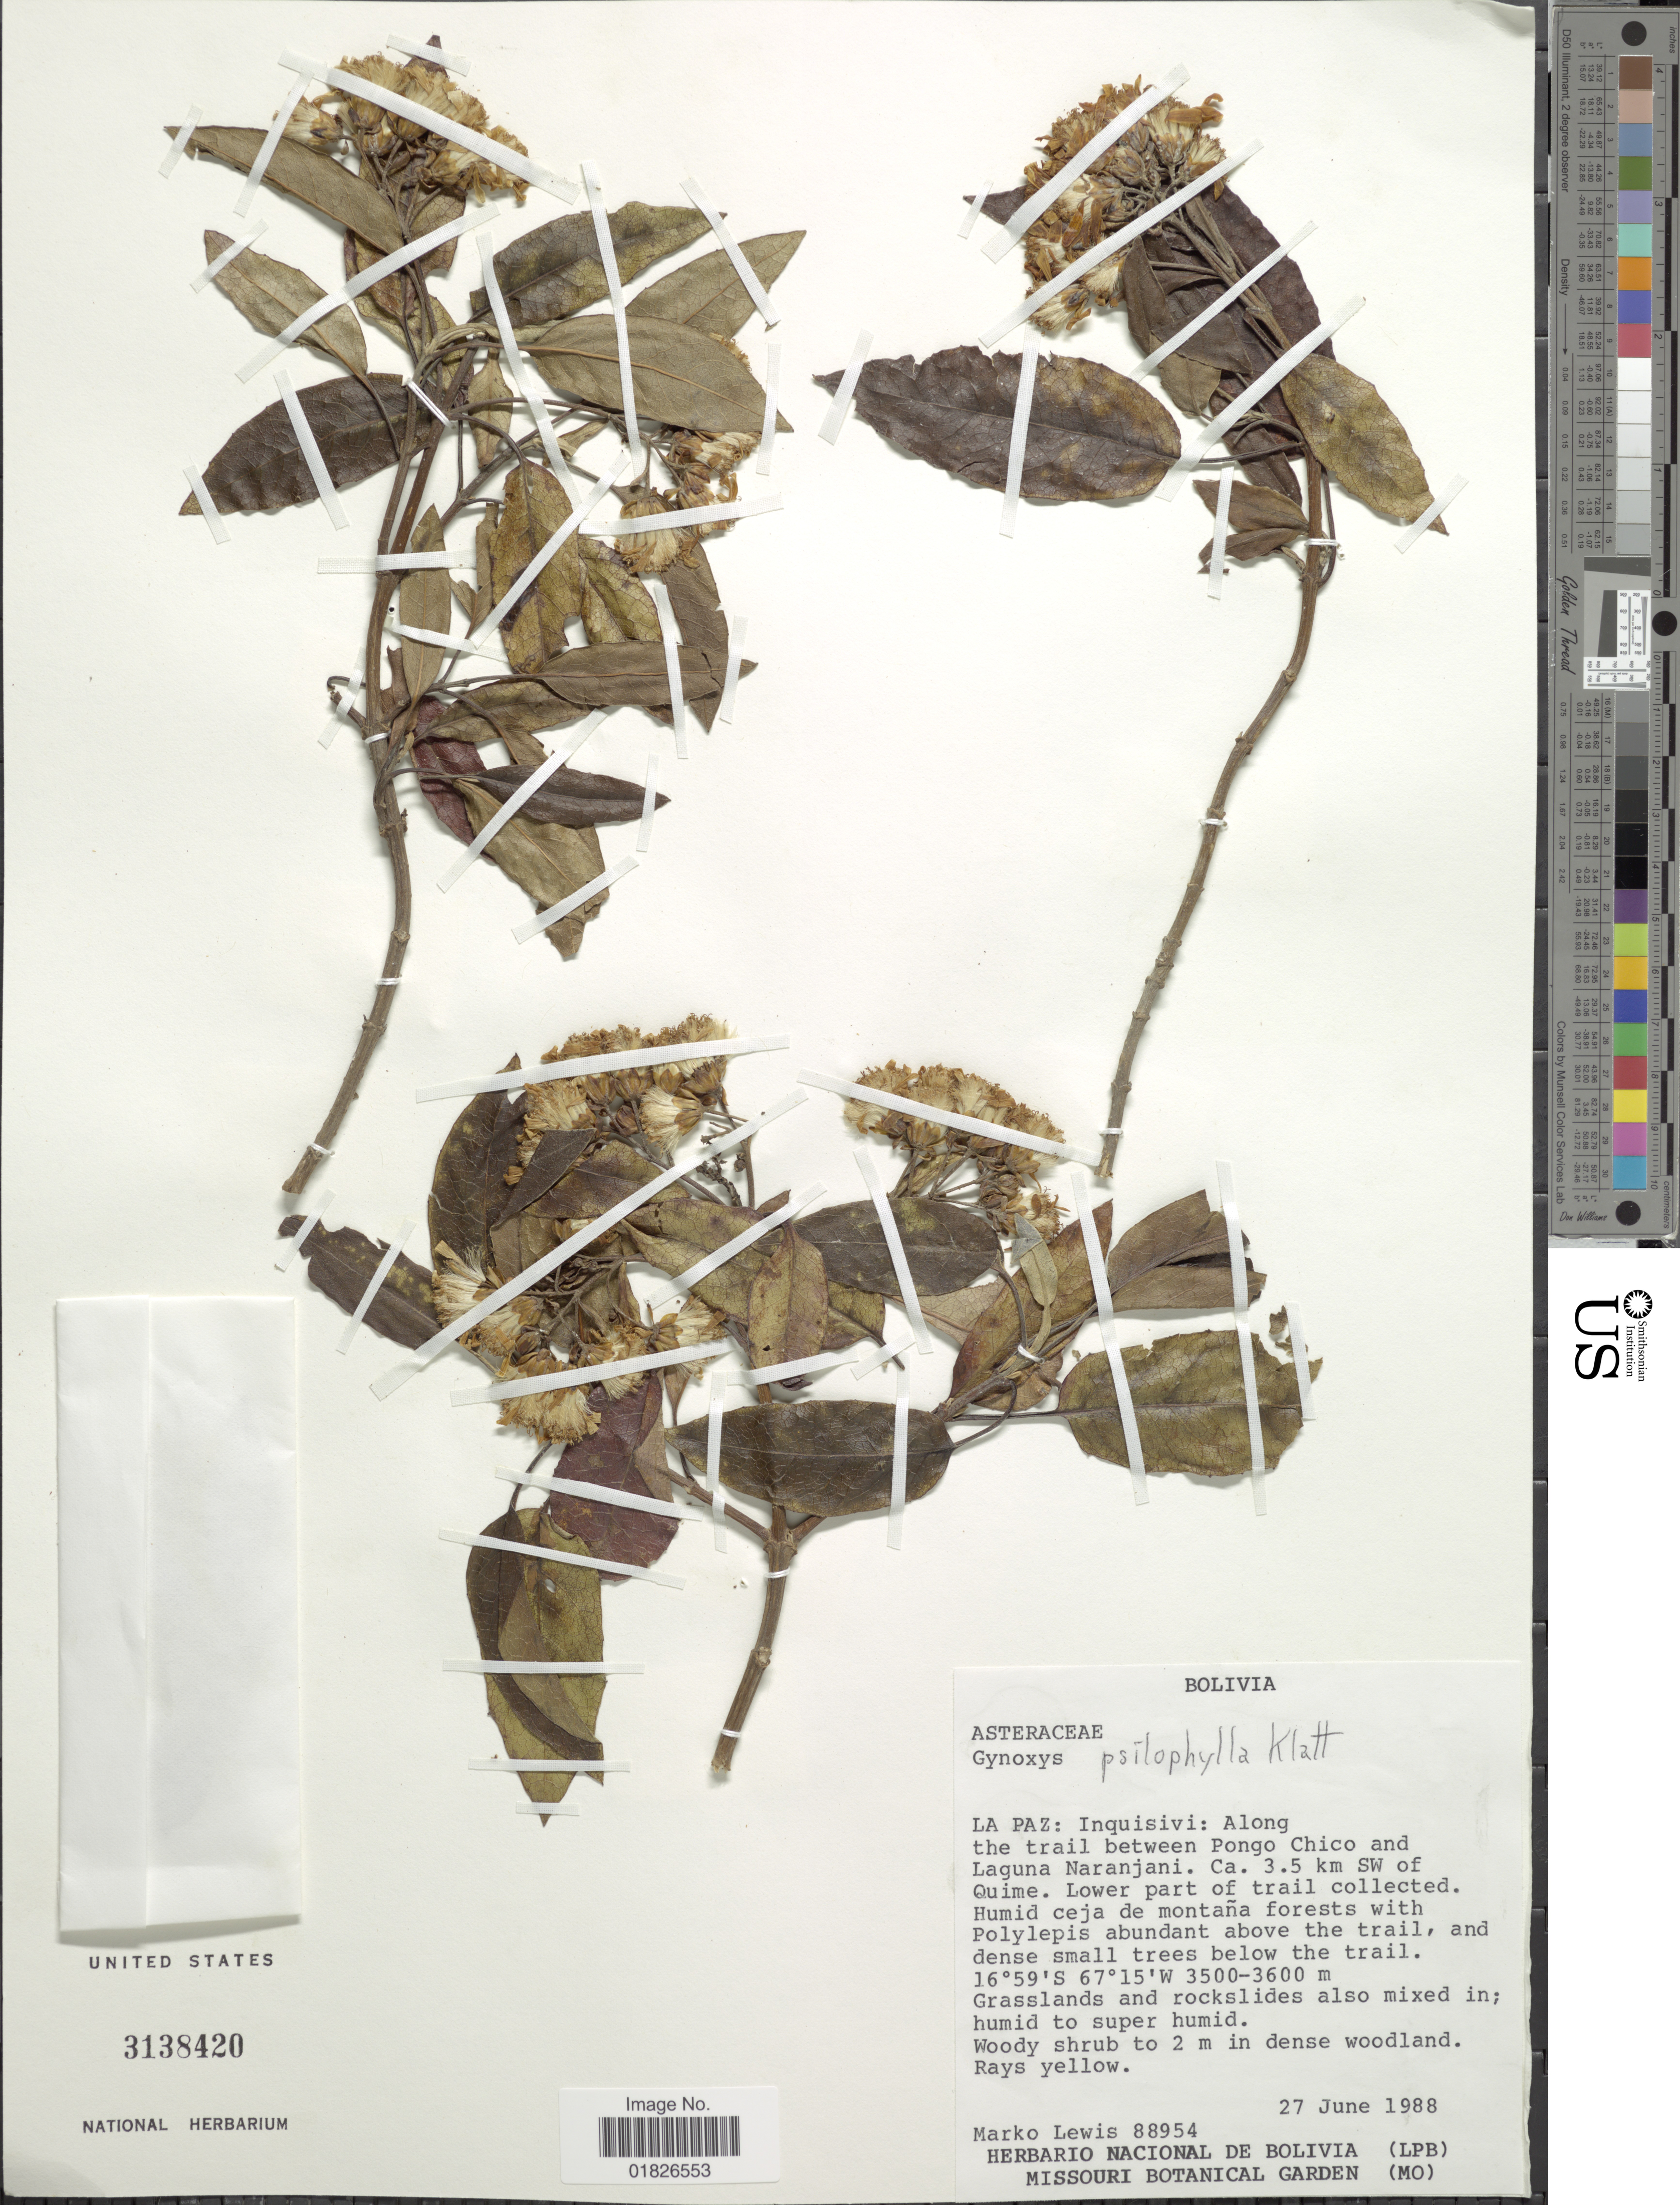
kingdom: Plantae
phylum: Tracheophyta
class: Magnoliopsida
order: Asterales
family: Asteraceae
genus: Gynoxys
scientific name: Gynoxys psilophylla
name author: Klatt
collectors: M. A. Lewis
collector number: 88954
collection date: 1988-06-27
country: Bolivia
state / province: La Paz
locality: Inquisivi, along the trail between Pongo Chico and Laguna Naranjani, ca 3.5 km SW of Quime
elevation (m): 3500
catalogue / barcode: US 3138420